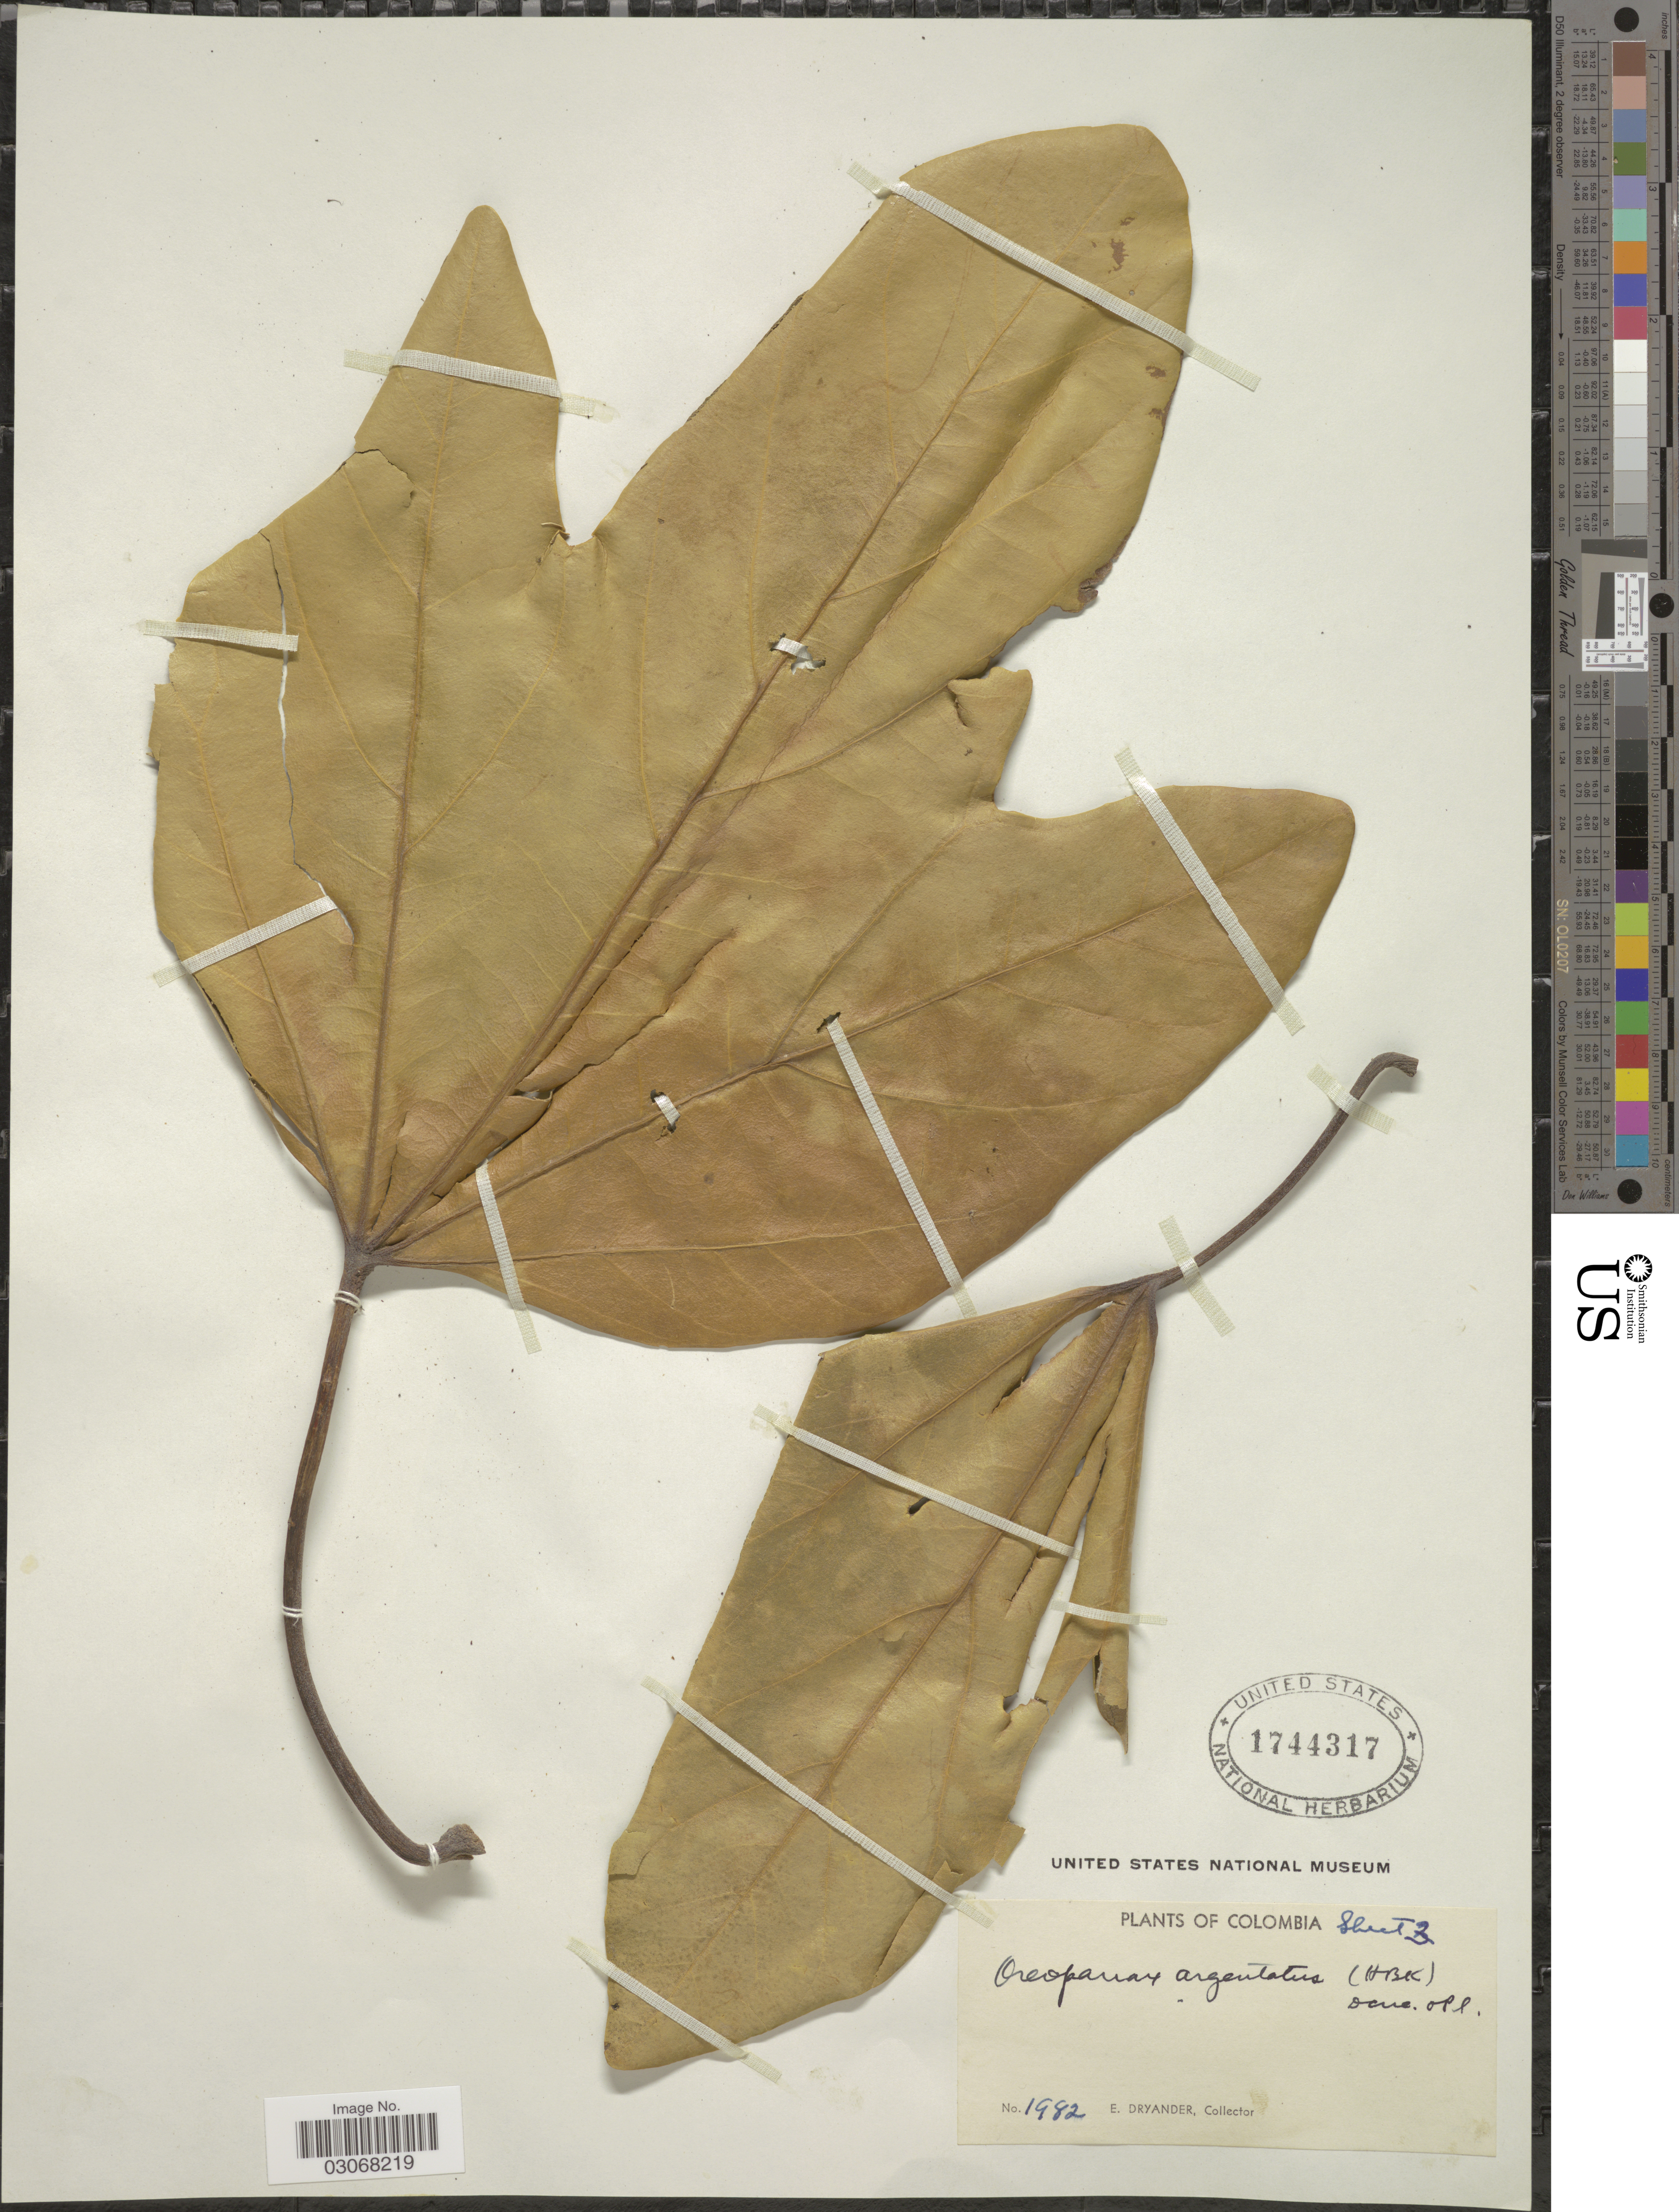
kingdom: Plantae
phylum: Tracheophyta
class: Magnoliopsida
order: Apiales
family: Araliaceae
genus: Oreopanax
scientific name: Oreopanax sp.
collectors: E. Dryander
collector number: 1982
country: Colombia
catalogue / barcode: US 1744317